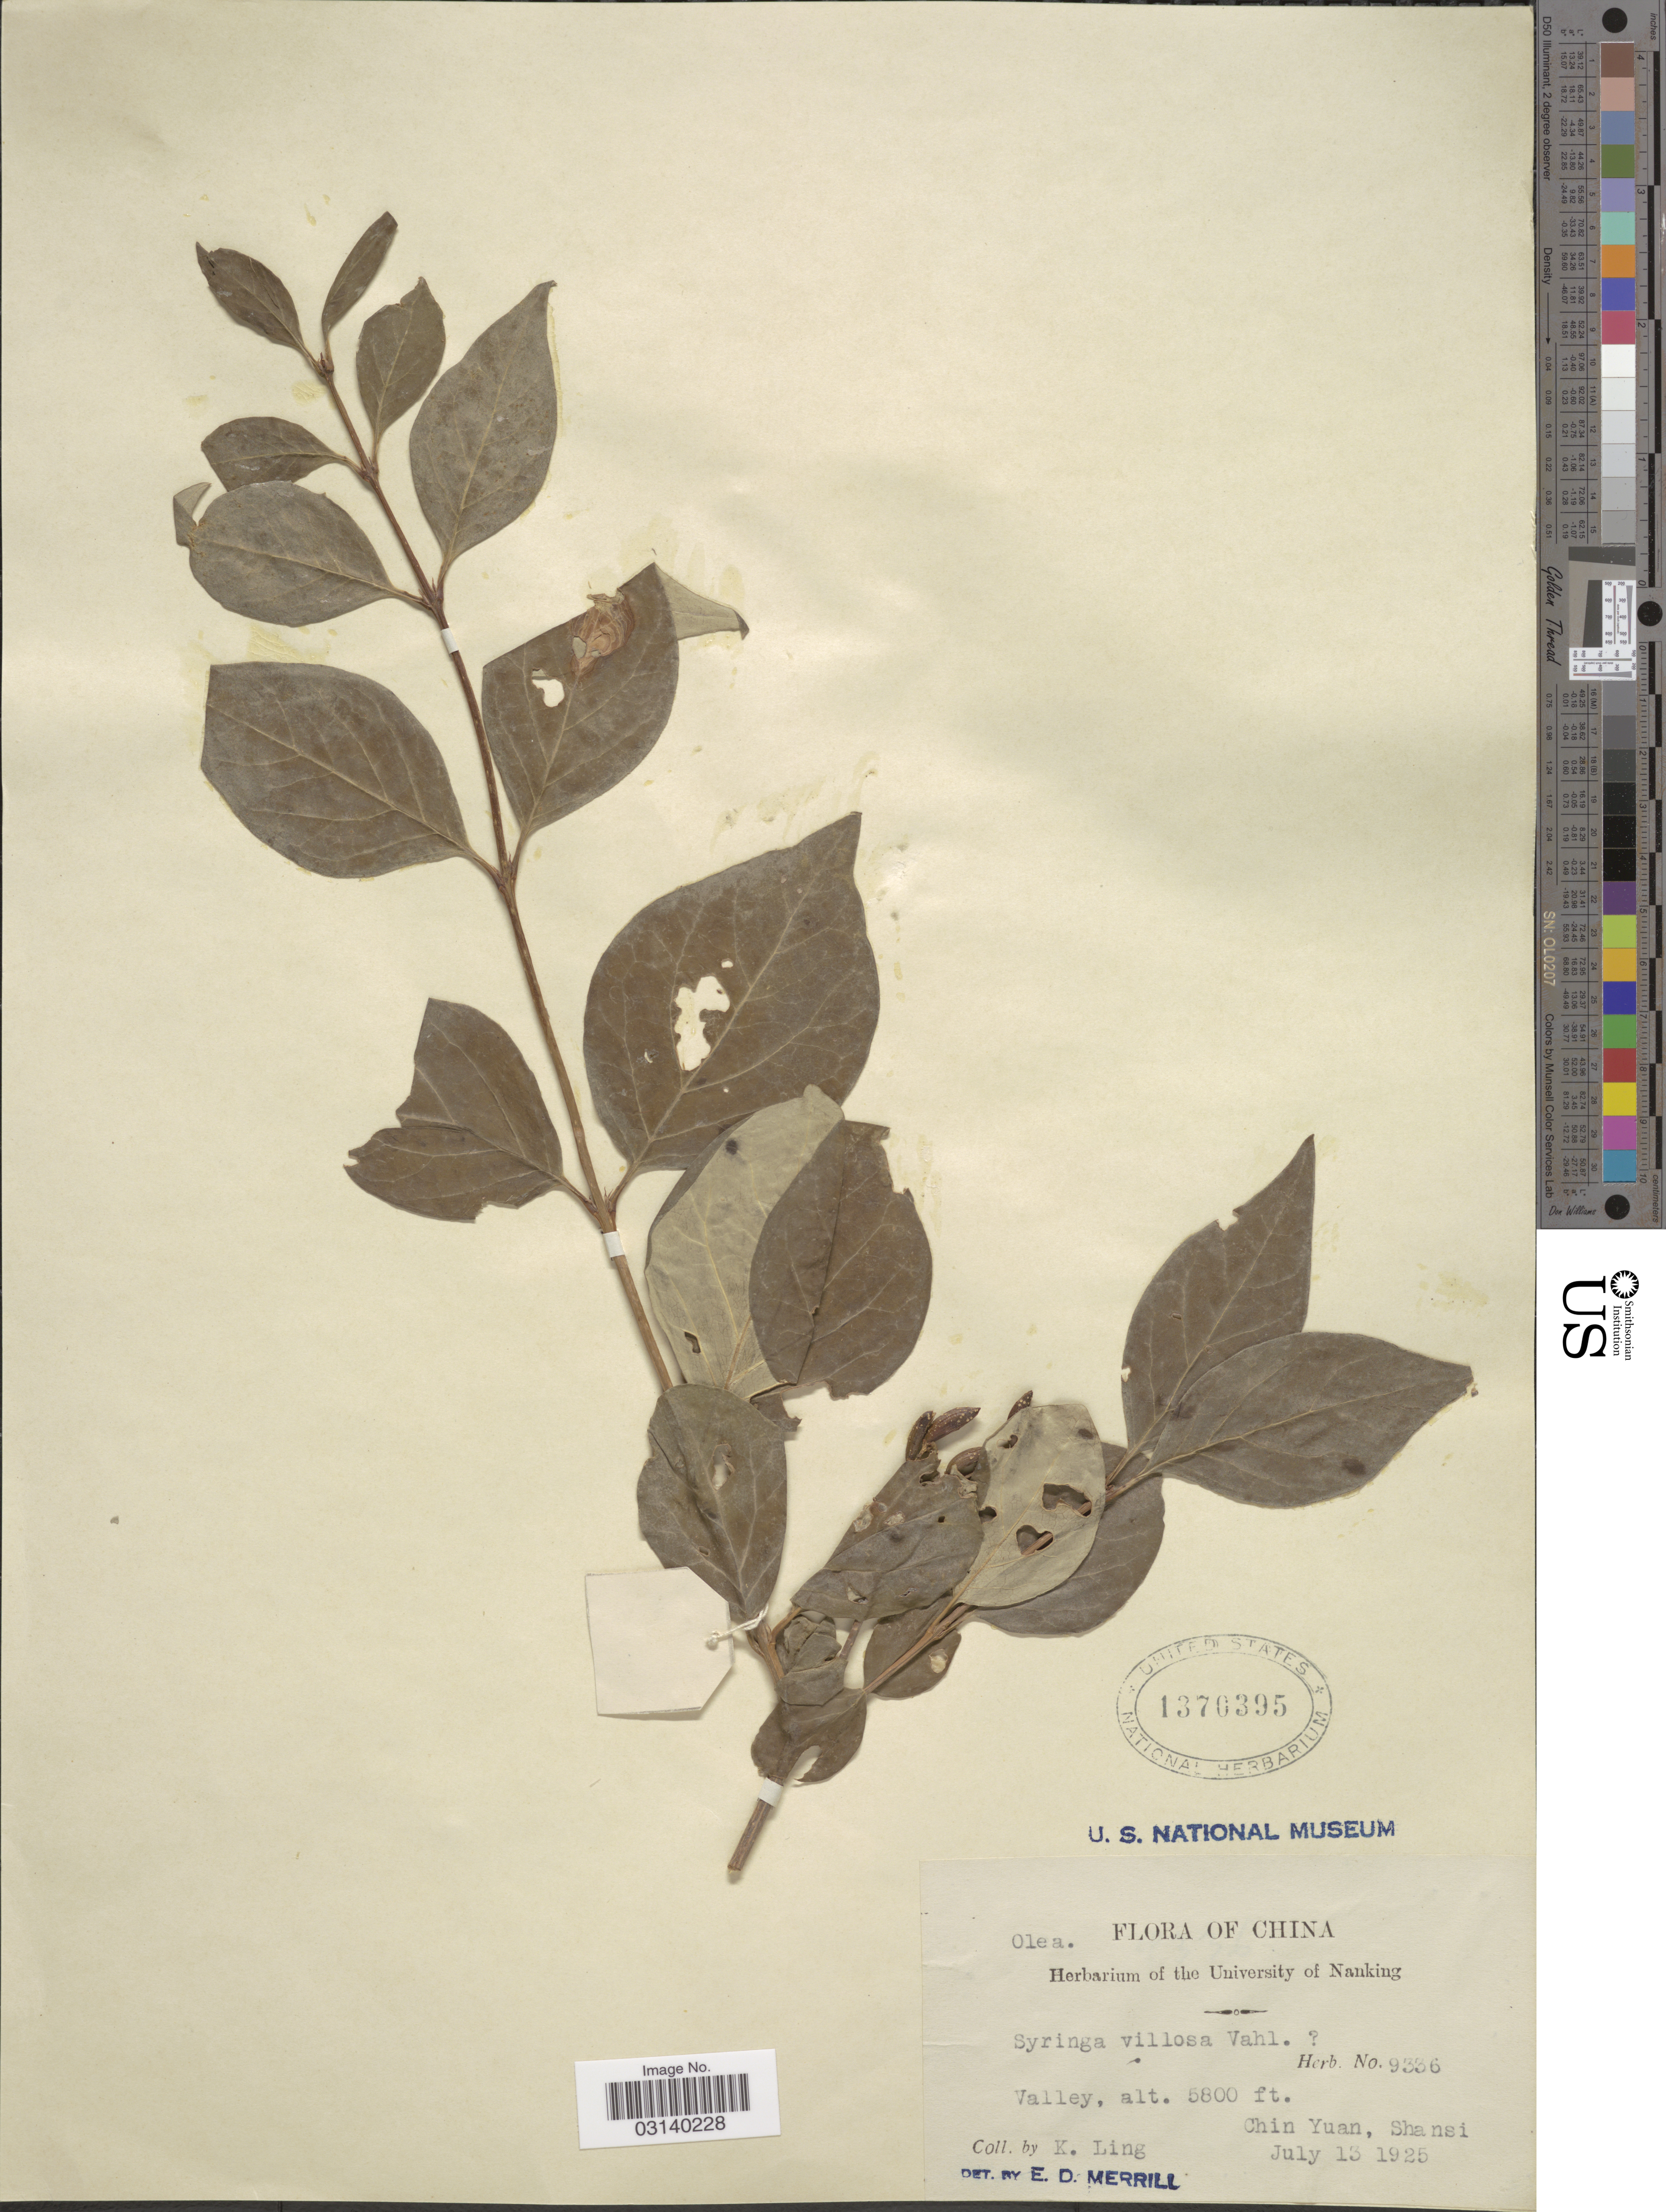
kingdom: Plantae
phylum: Tracheophyta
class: Magnoliopsida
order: Lamiales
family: Oleaceae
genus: Syringa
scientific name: Syringa villosa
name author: Vahl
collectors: K. Ling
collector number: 9336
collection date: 1925-07-15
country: China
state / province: Shanxi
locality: Valley. Chin Yuan, Shansi.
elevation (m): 1768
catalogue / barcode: US 1370395